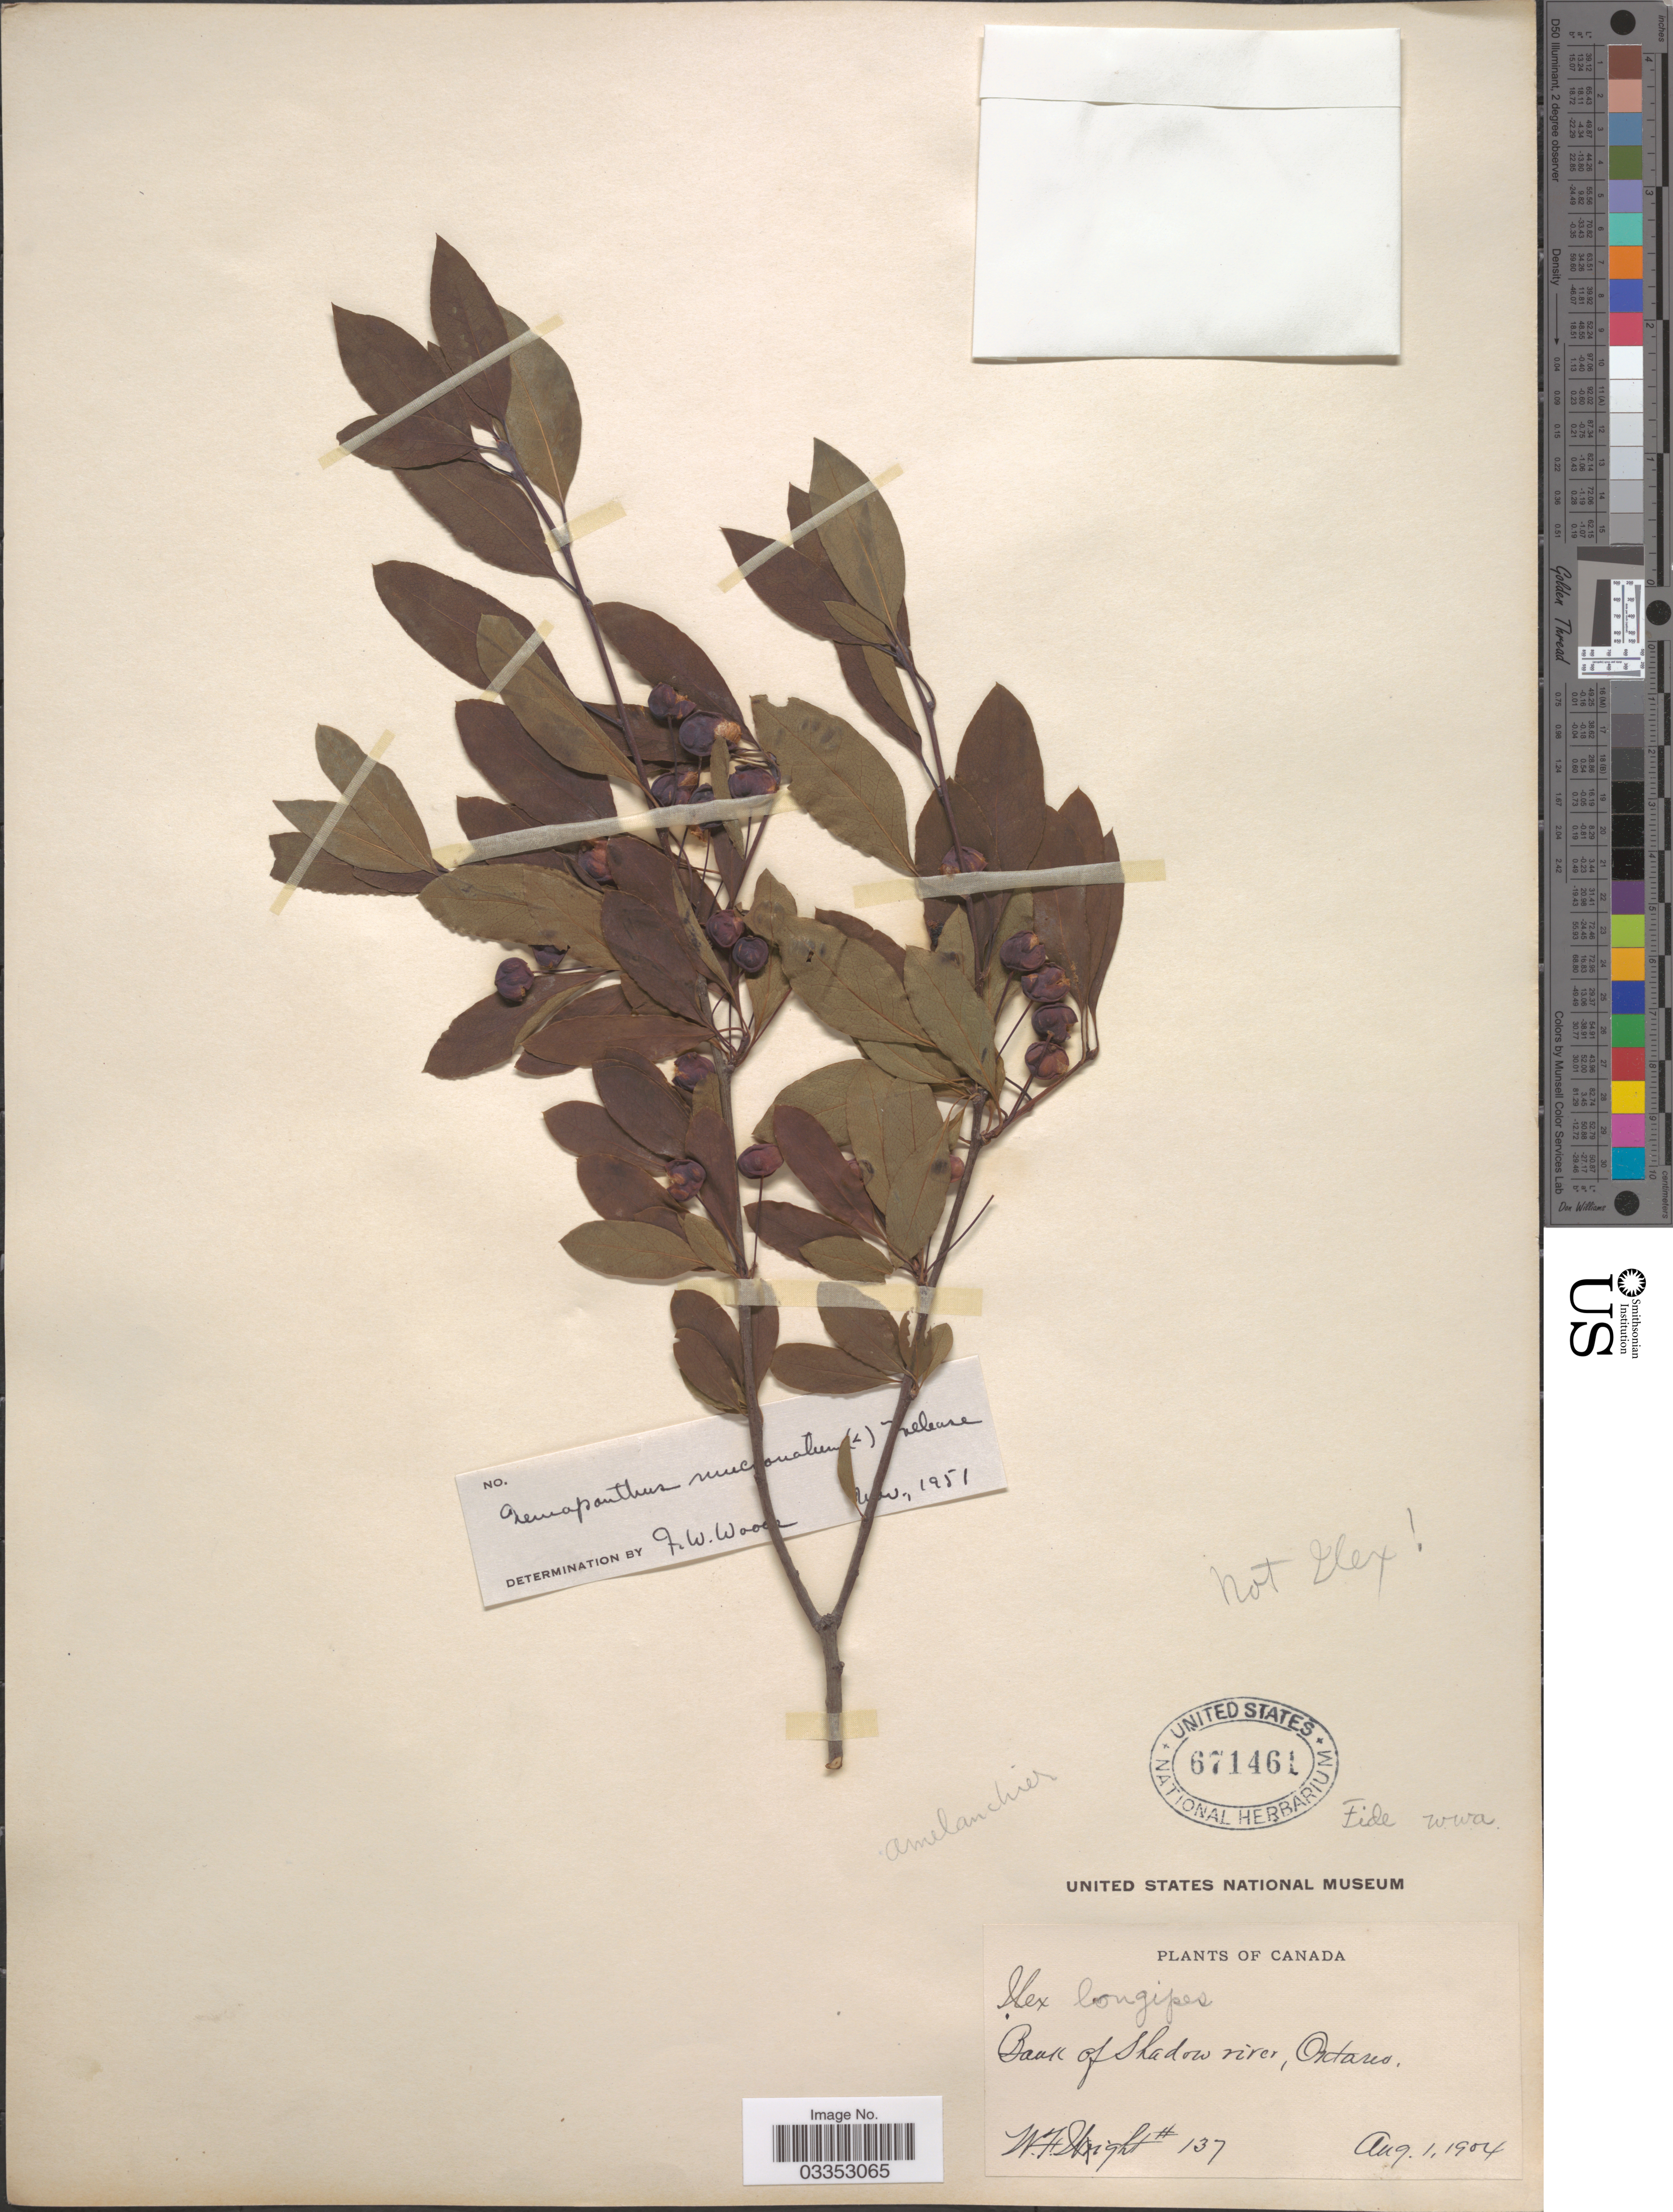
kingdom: Plantae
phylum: Tracheophyta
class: Magnoliopsida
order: Aquifoliales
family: Aquifoliaceae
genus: Nemopanthus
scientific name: Nemopanthus mucronatus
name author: (L.) Trel.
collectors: W. F. Wright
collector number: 137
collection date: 1904-08-01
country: Canada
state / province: Ontario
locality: Bank of Shadow river.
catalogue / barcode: US 671461